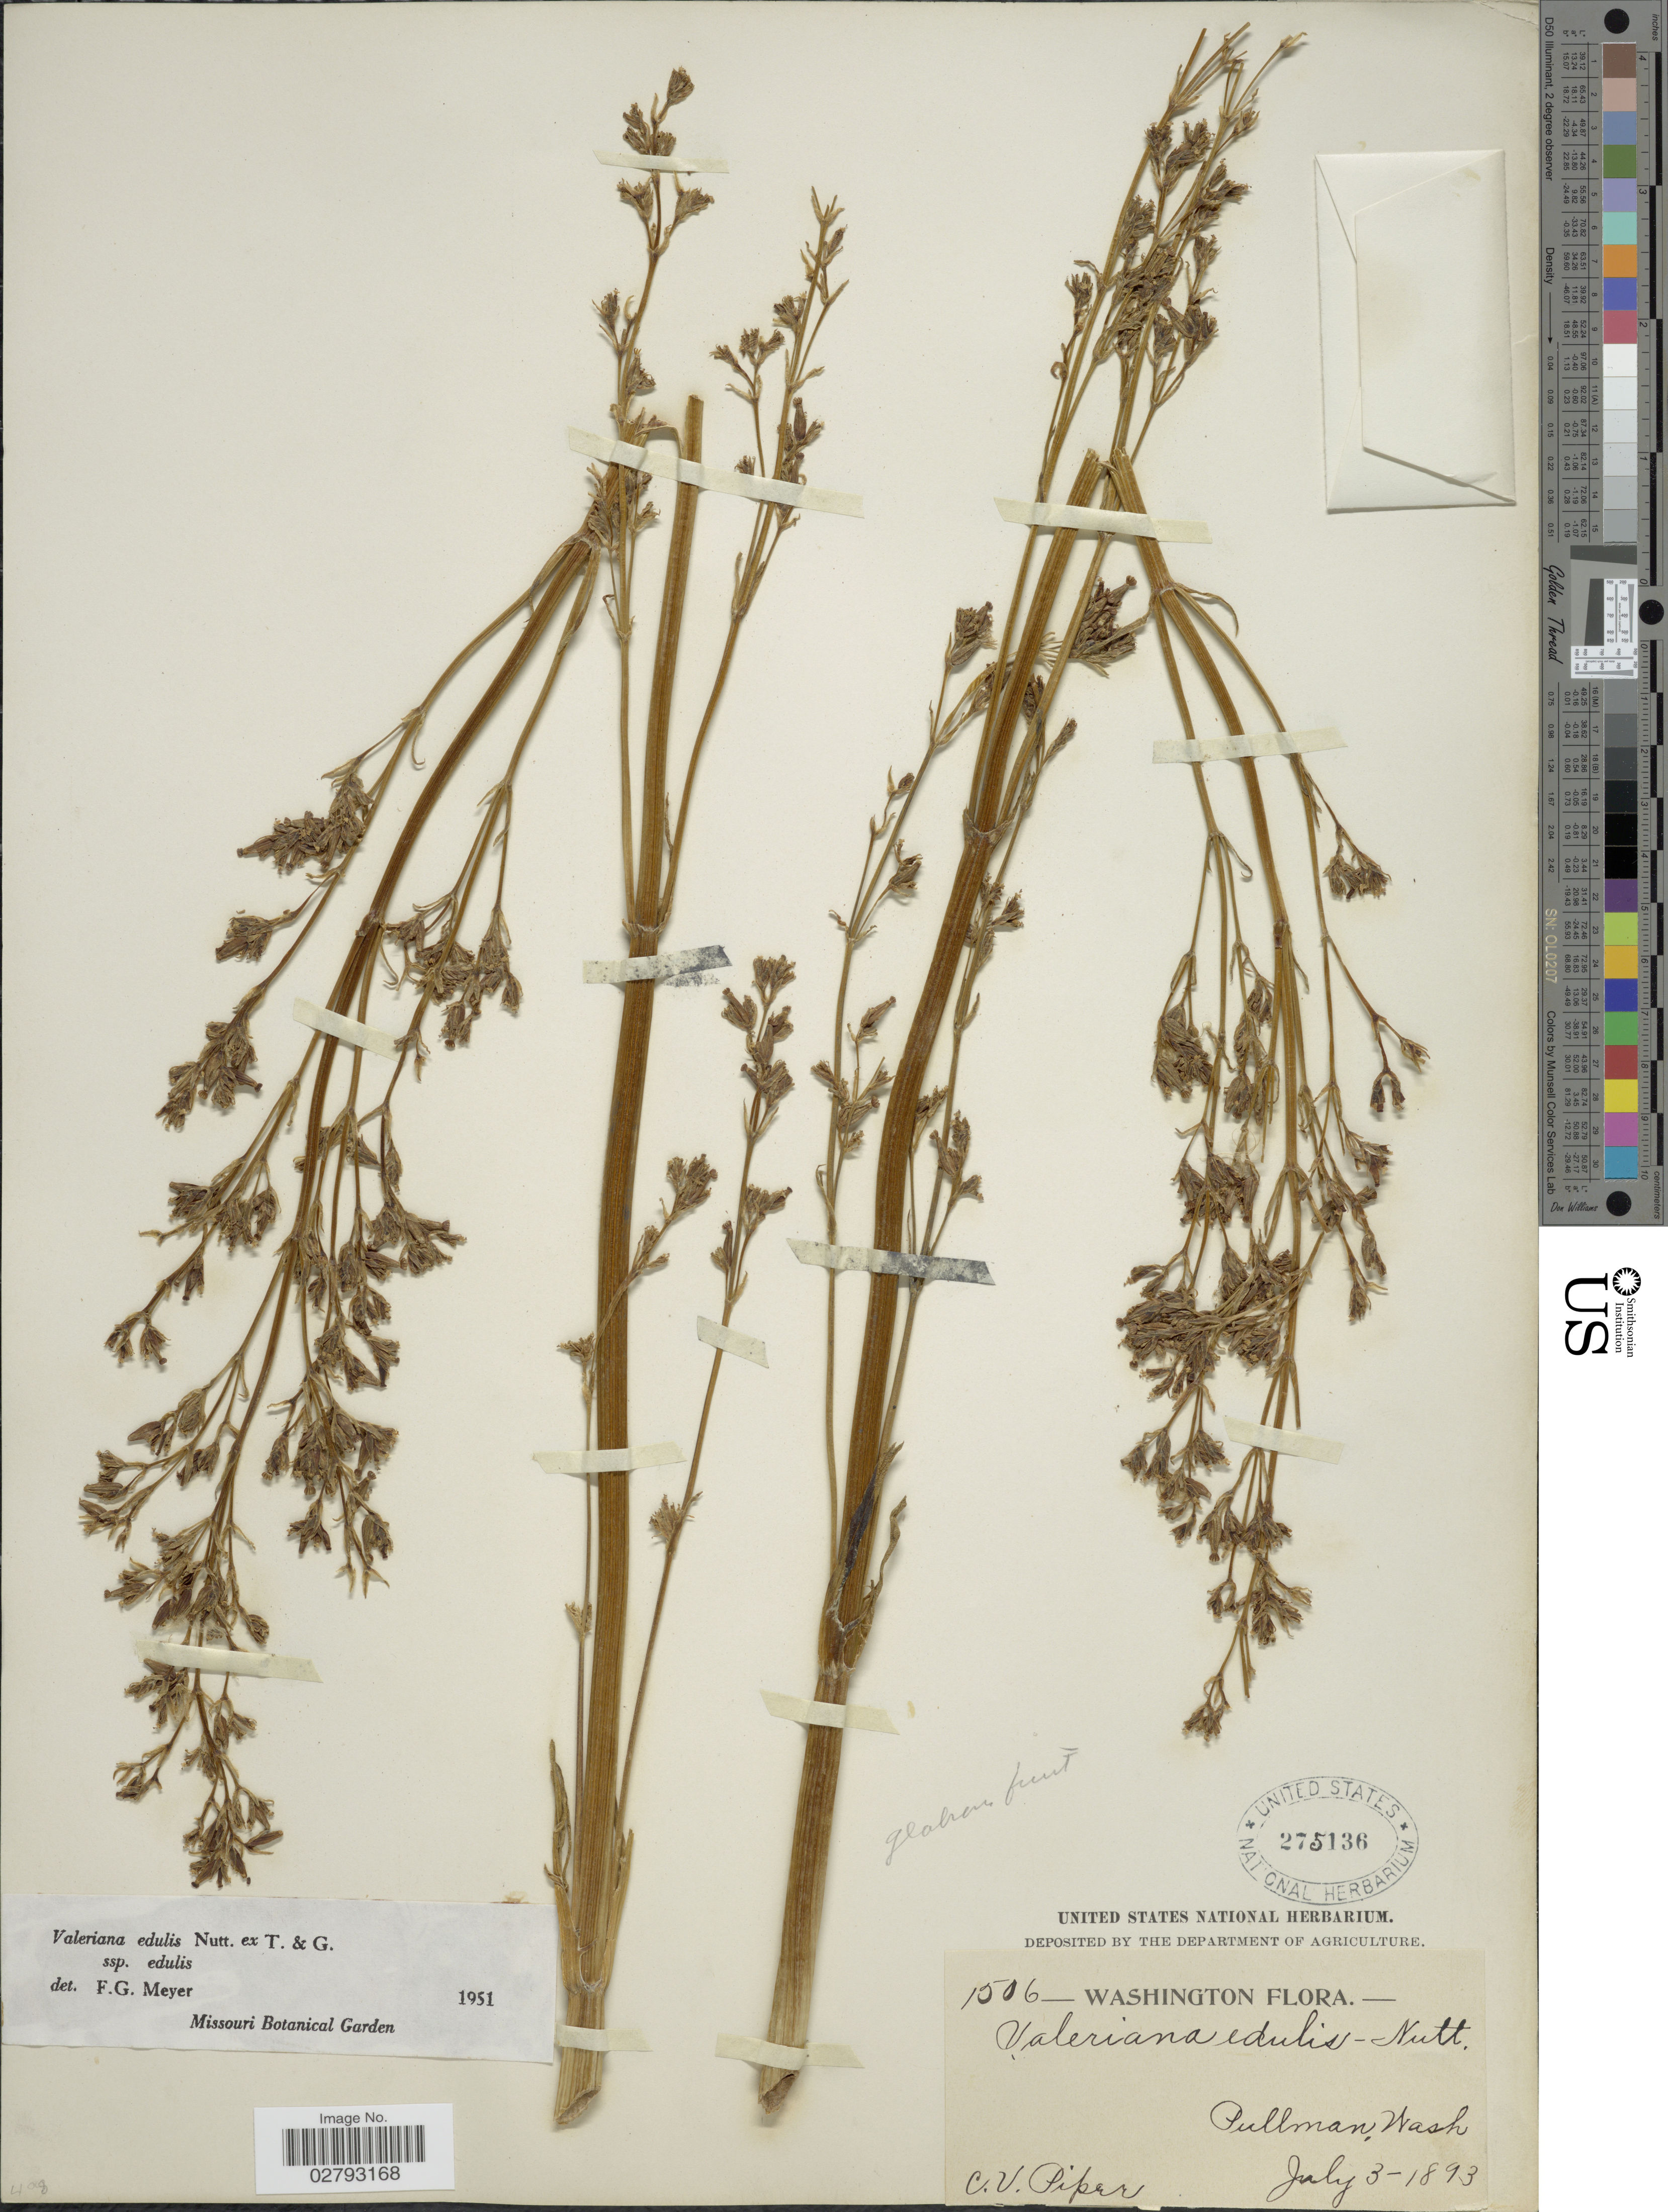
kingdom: Plantae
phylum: Tracheophyta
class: Magnoliopsida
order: Dipsacales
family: Caprifoliaceae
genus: Valeriana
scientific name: Valeriana edulis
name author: Nutt.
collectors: C. V. Piper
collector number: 1506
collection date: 1893-07-03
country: United States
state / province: Washington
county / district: Whitman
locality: Pullman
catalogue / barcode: US 275136